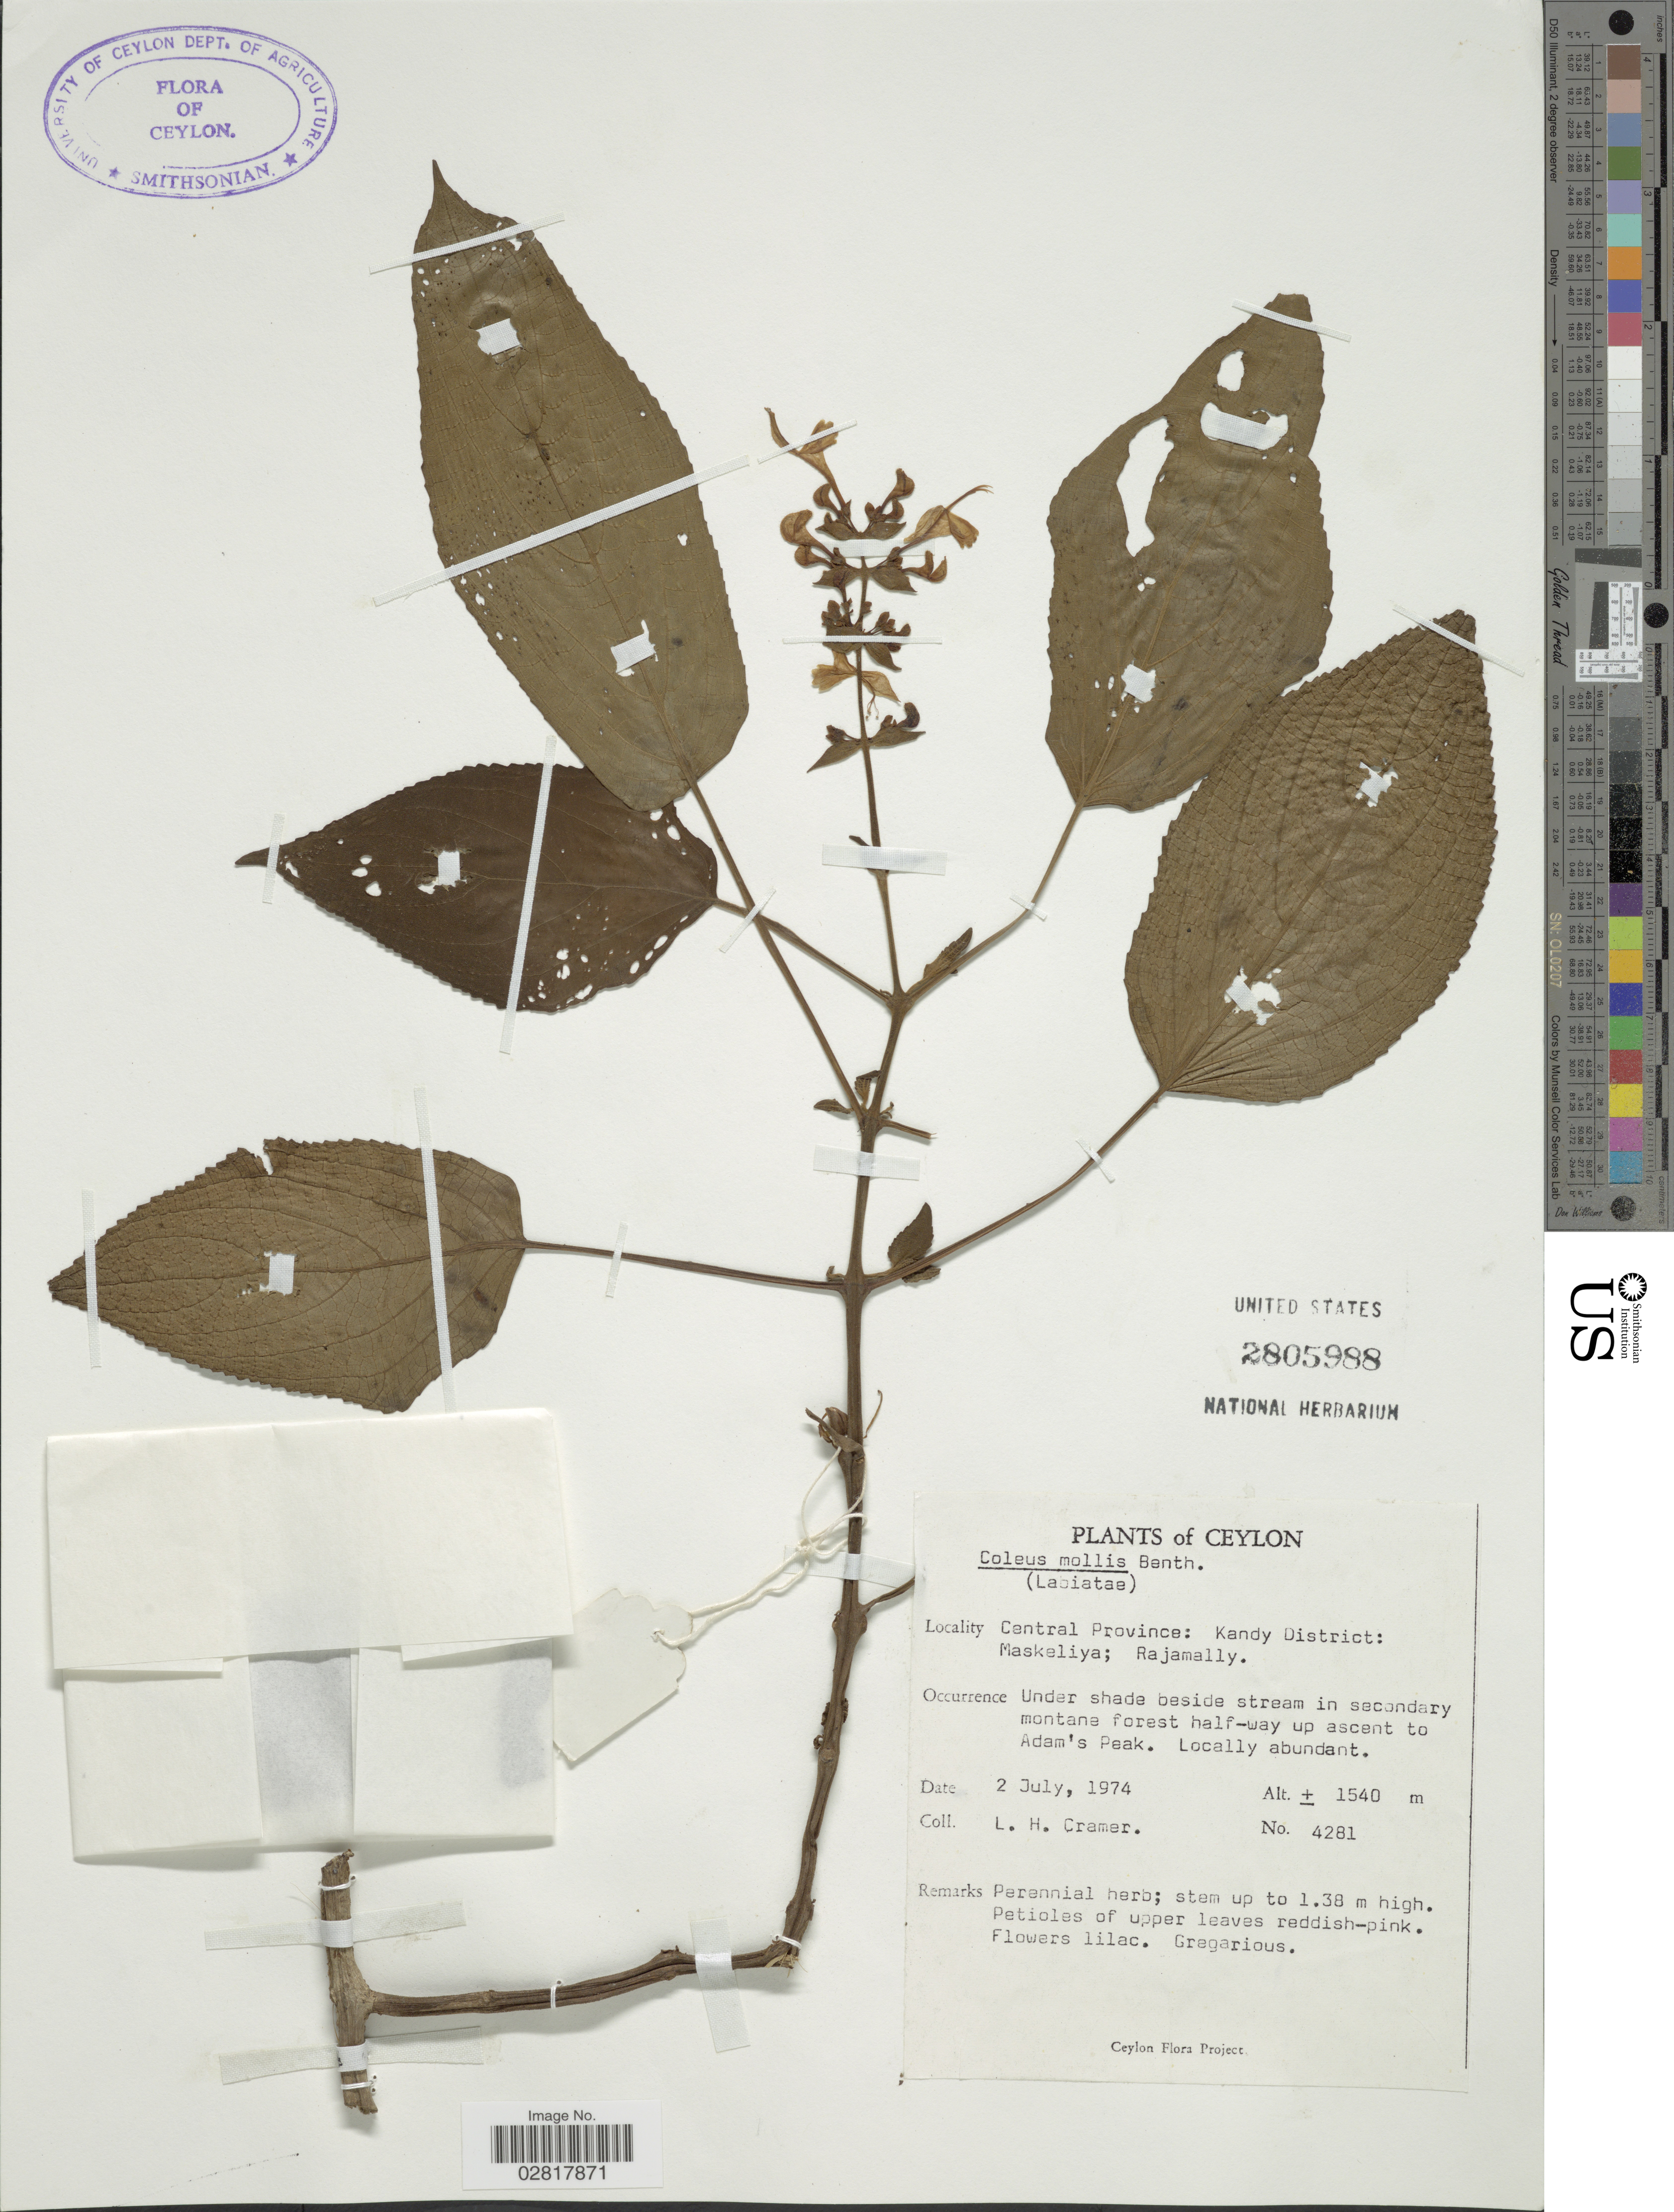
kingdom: Plantae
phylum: Tracheophyta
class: Magnoliopsida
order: Lamiales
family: Lamiaceae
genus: Plectranthus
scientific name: Plectranthus crameri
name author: R.H. Willemse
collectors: L. H. Cramer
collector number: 4281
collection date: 1974-07-02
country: Sri Lanka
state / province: Central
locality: Ceylon. Kandy District: Maskeliya; Rajamally. Half-way up ascent to Adam's Peak.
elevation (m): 1540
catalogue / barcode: US 2805988